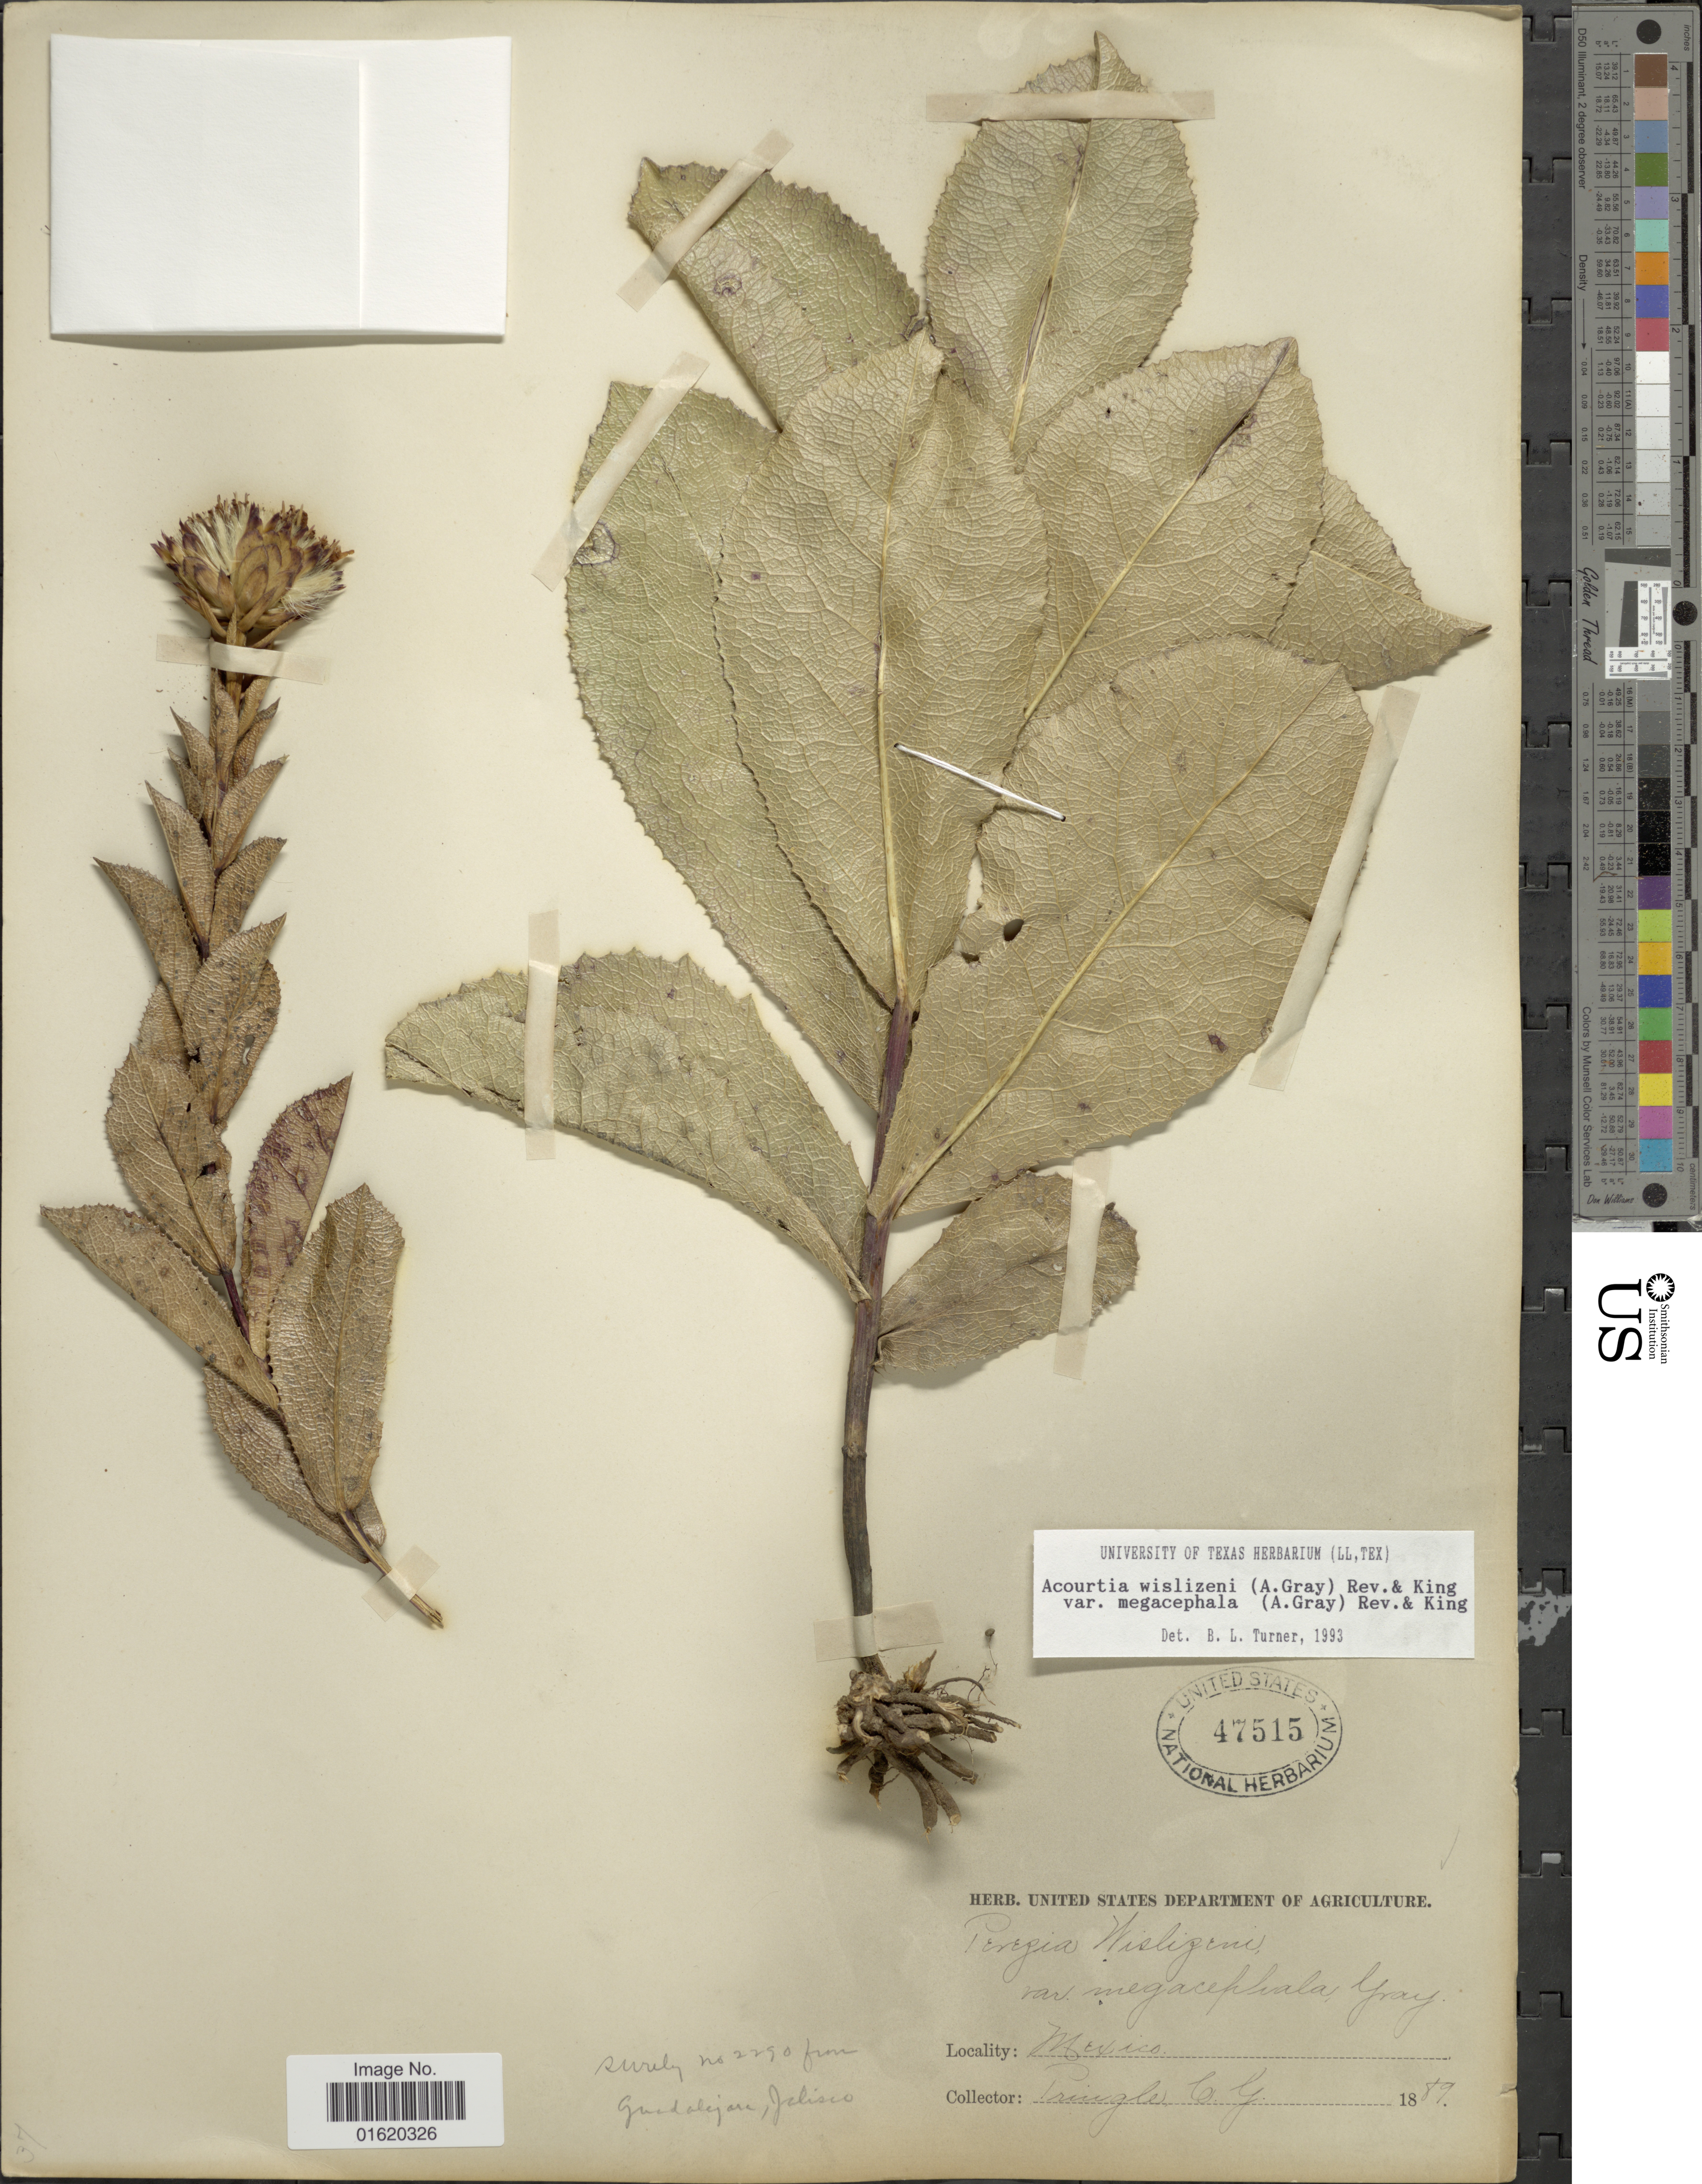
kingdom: Plantae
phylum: Tracheophyta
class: Magnoliopsida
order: Asterales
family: Asteraceae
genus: Acourtia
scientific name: Acourtia wislizenii var. megacephala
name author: (A. Gray) Reveal & R.M. King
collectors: C. G. Pringle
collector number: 2290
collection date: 1889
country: Mexico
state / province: Jalisco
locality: Guadalajara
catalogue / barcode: US 47515